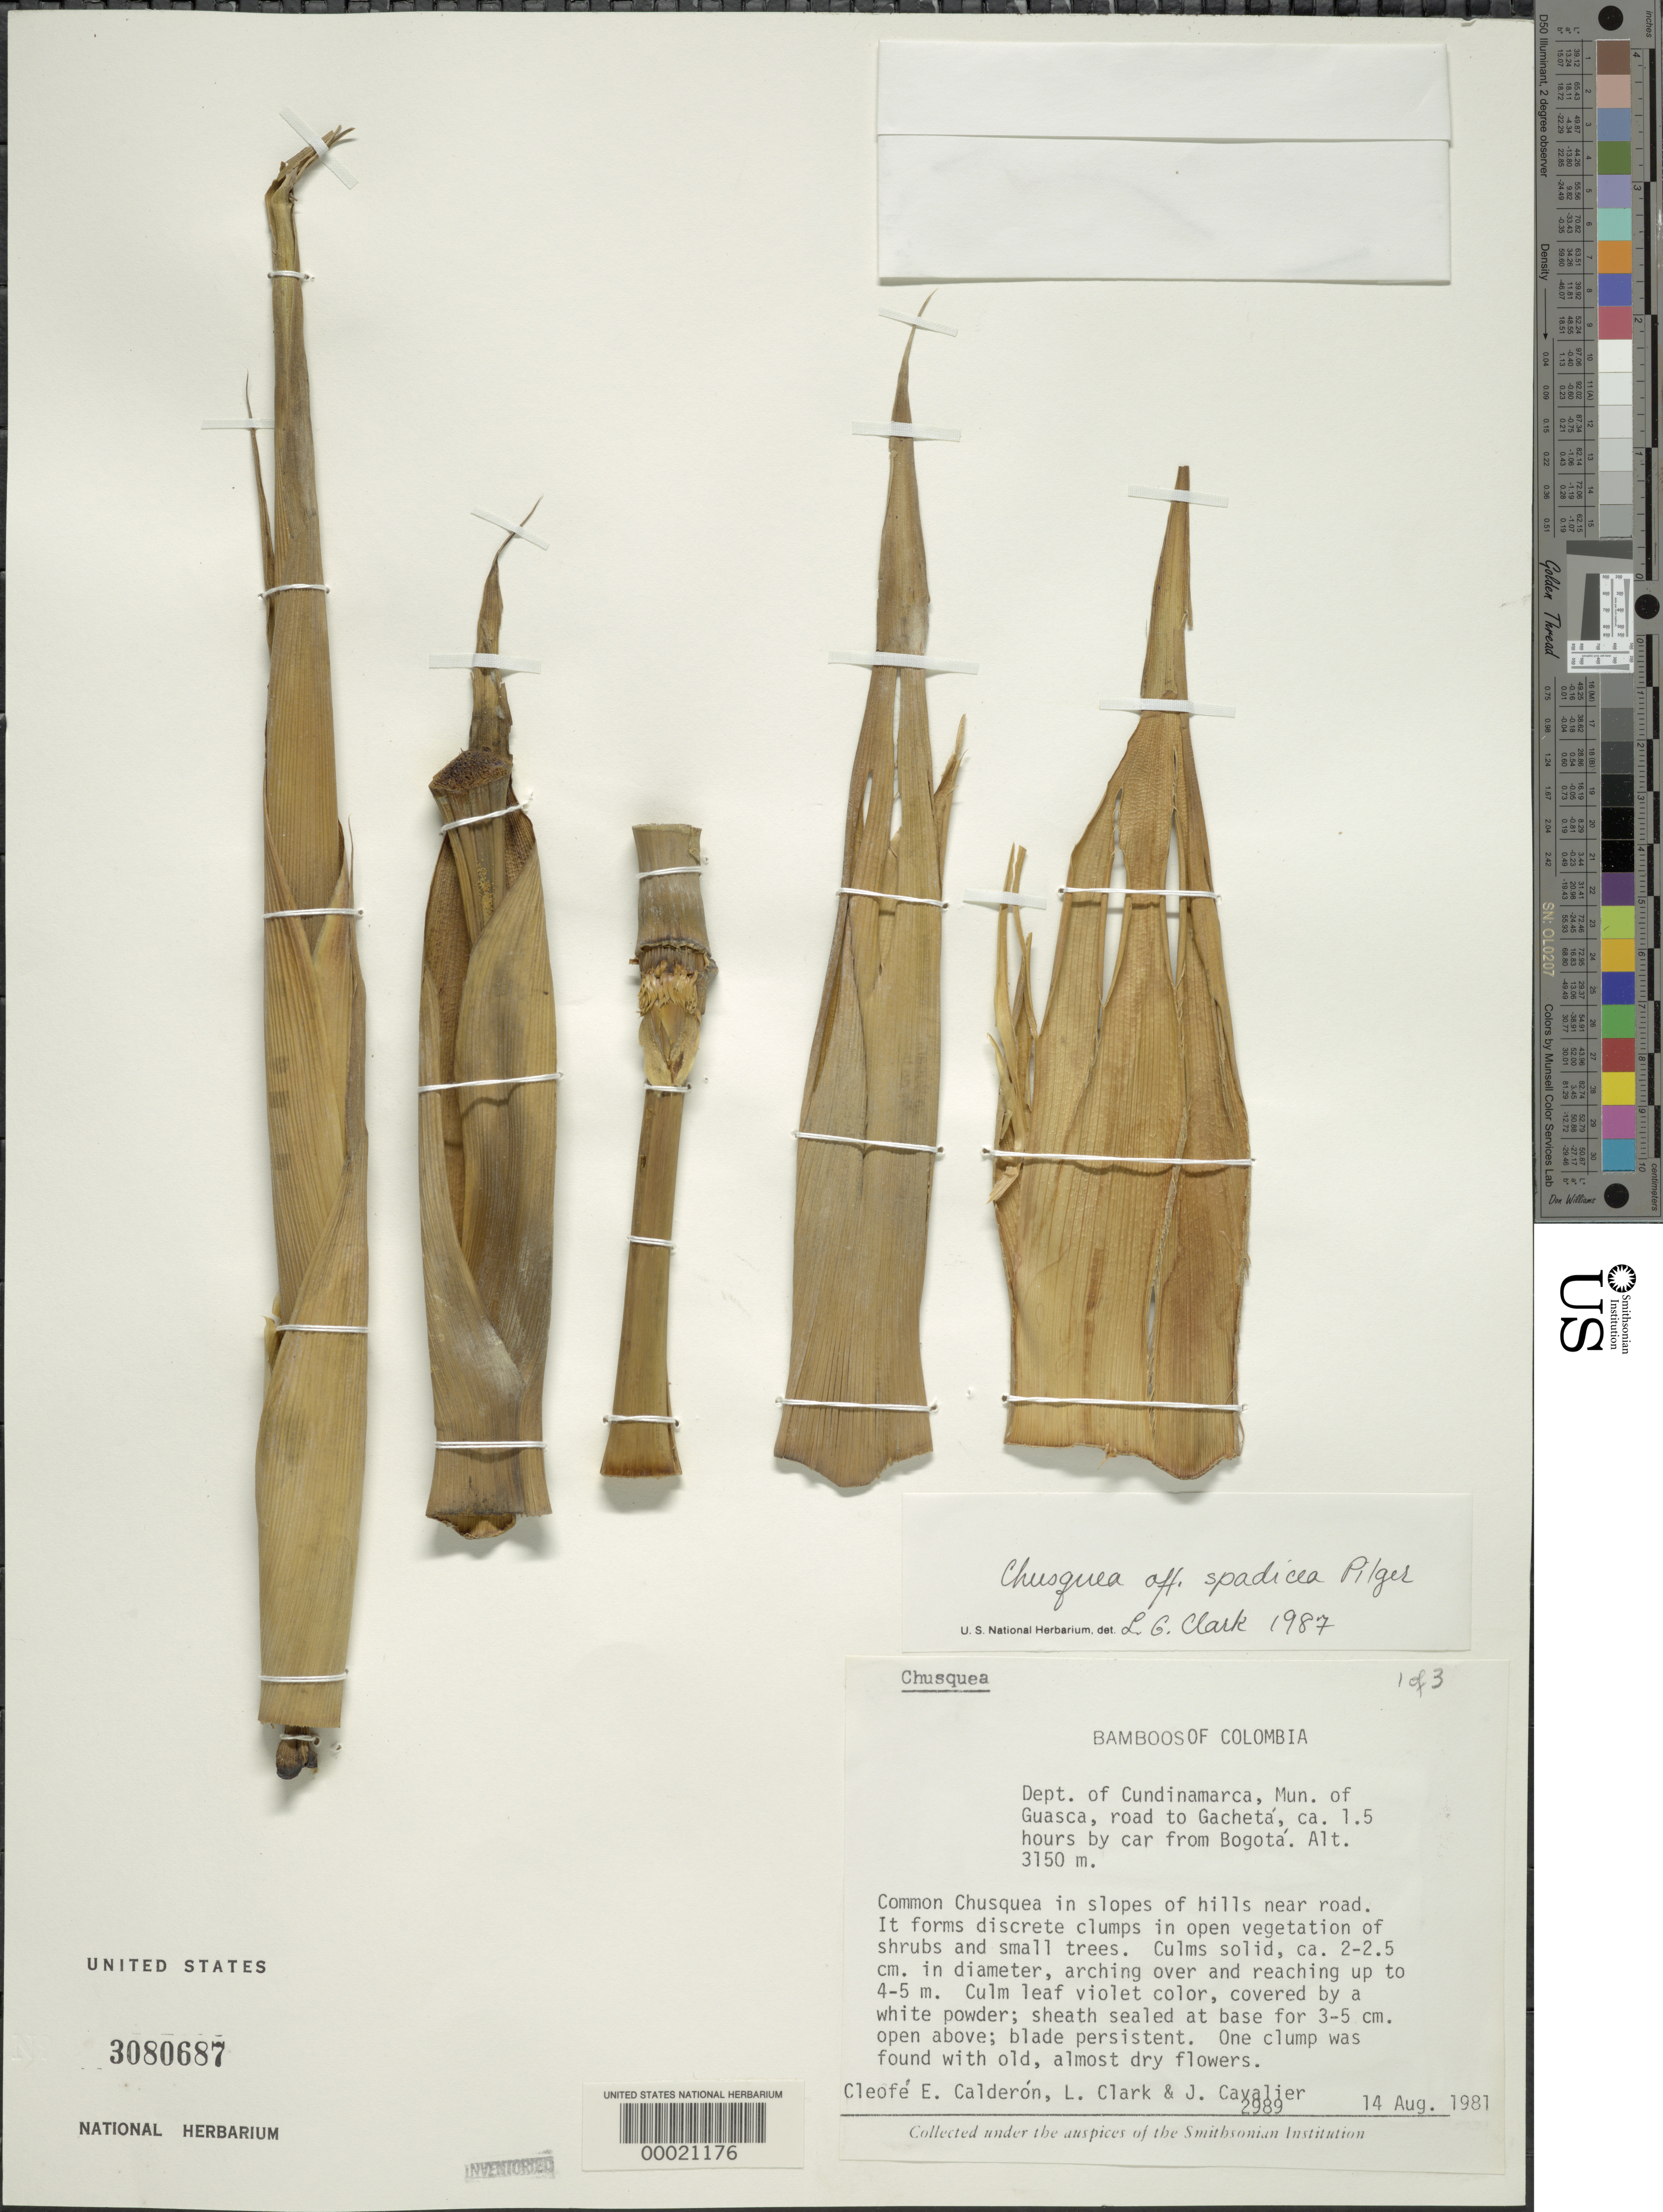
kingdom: Plantae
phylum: Tracheophyta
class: Liliopsida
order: Poales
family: Poaceae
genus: Chusquea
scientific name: Chusquea spadicea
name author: Pilg.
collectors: C. E. Calderón, L. G. Clark & J. Cavalier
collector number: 2989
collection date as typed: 14 Aug 1981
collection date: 1981-08-14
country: Colombia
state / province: Cundinamarca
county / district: Guasca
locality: Mun. of Guasca, Bogota, Gacheta road 1.5 hrs.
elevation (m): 3150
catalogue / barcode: US 3080687